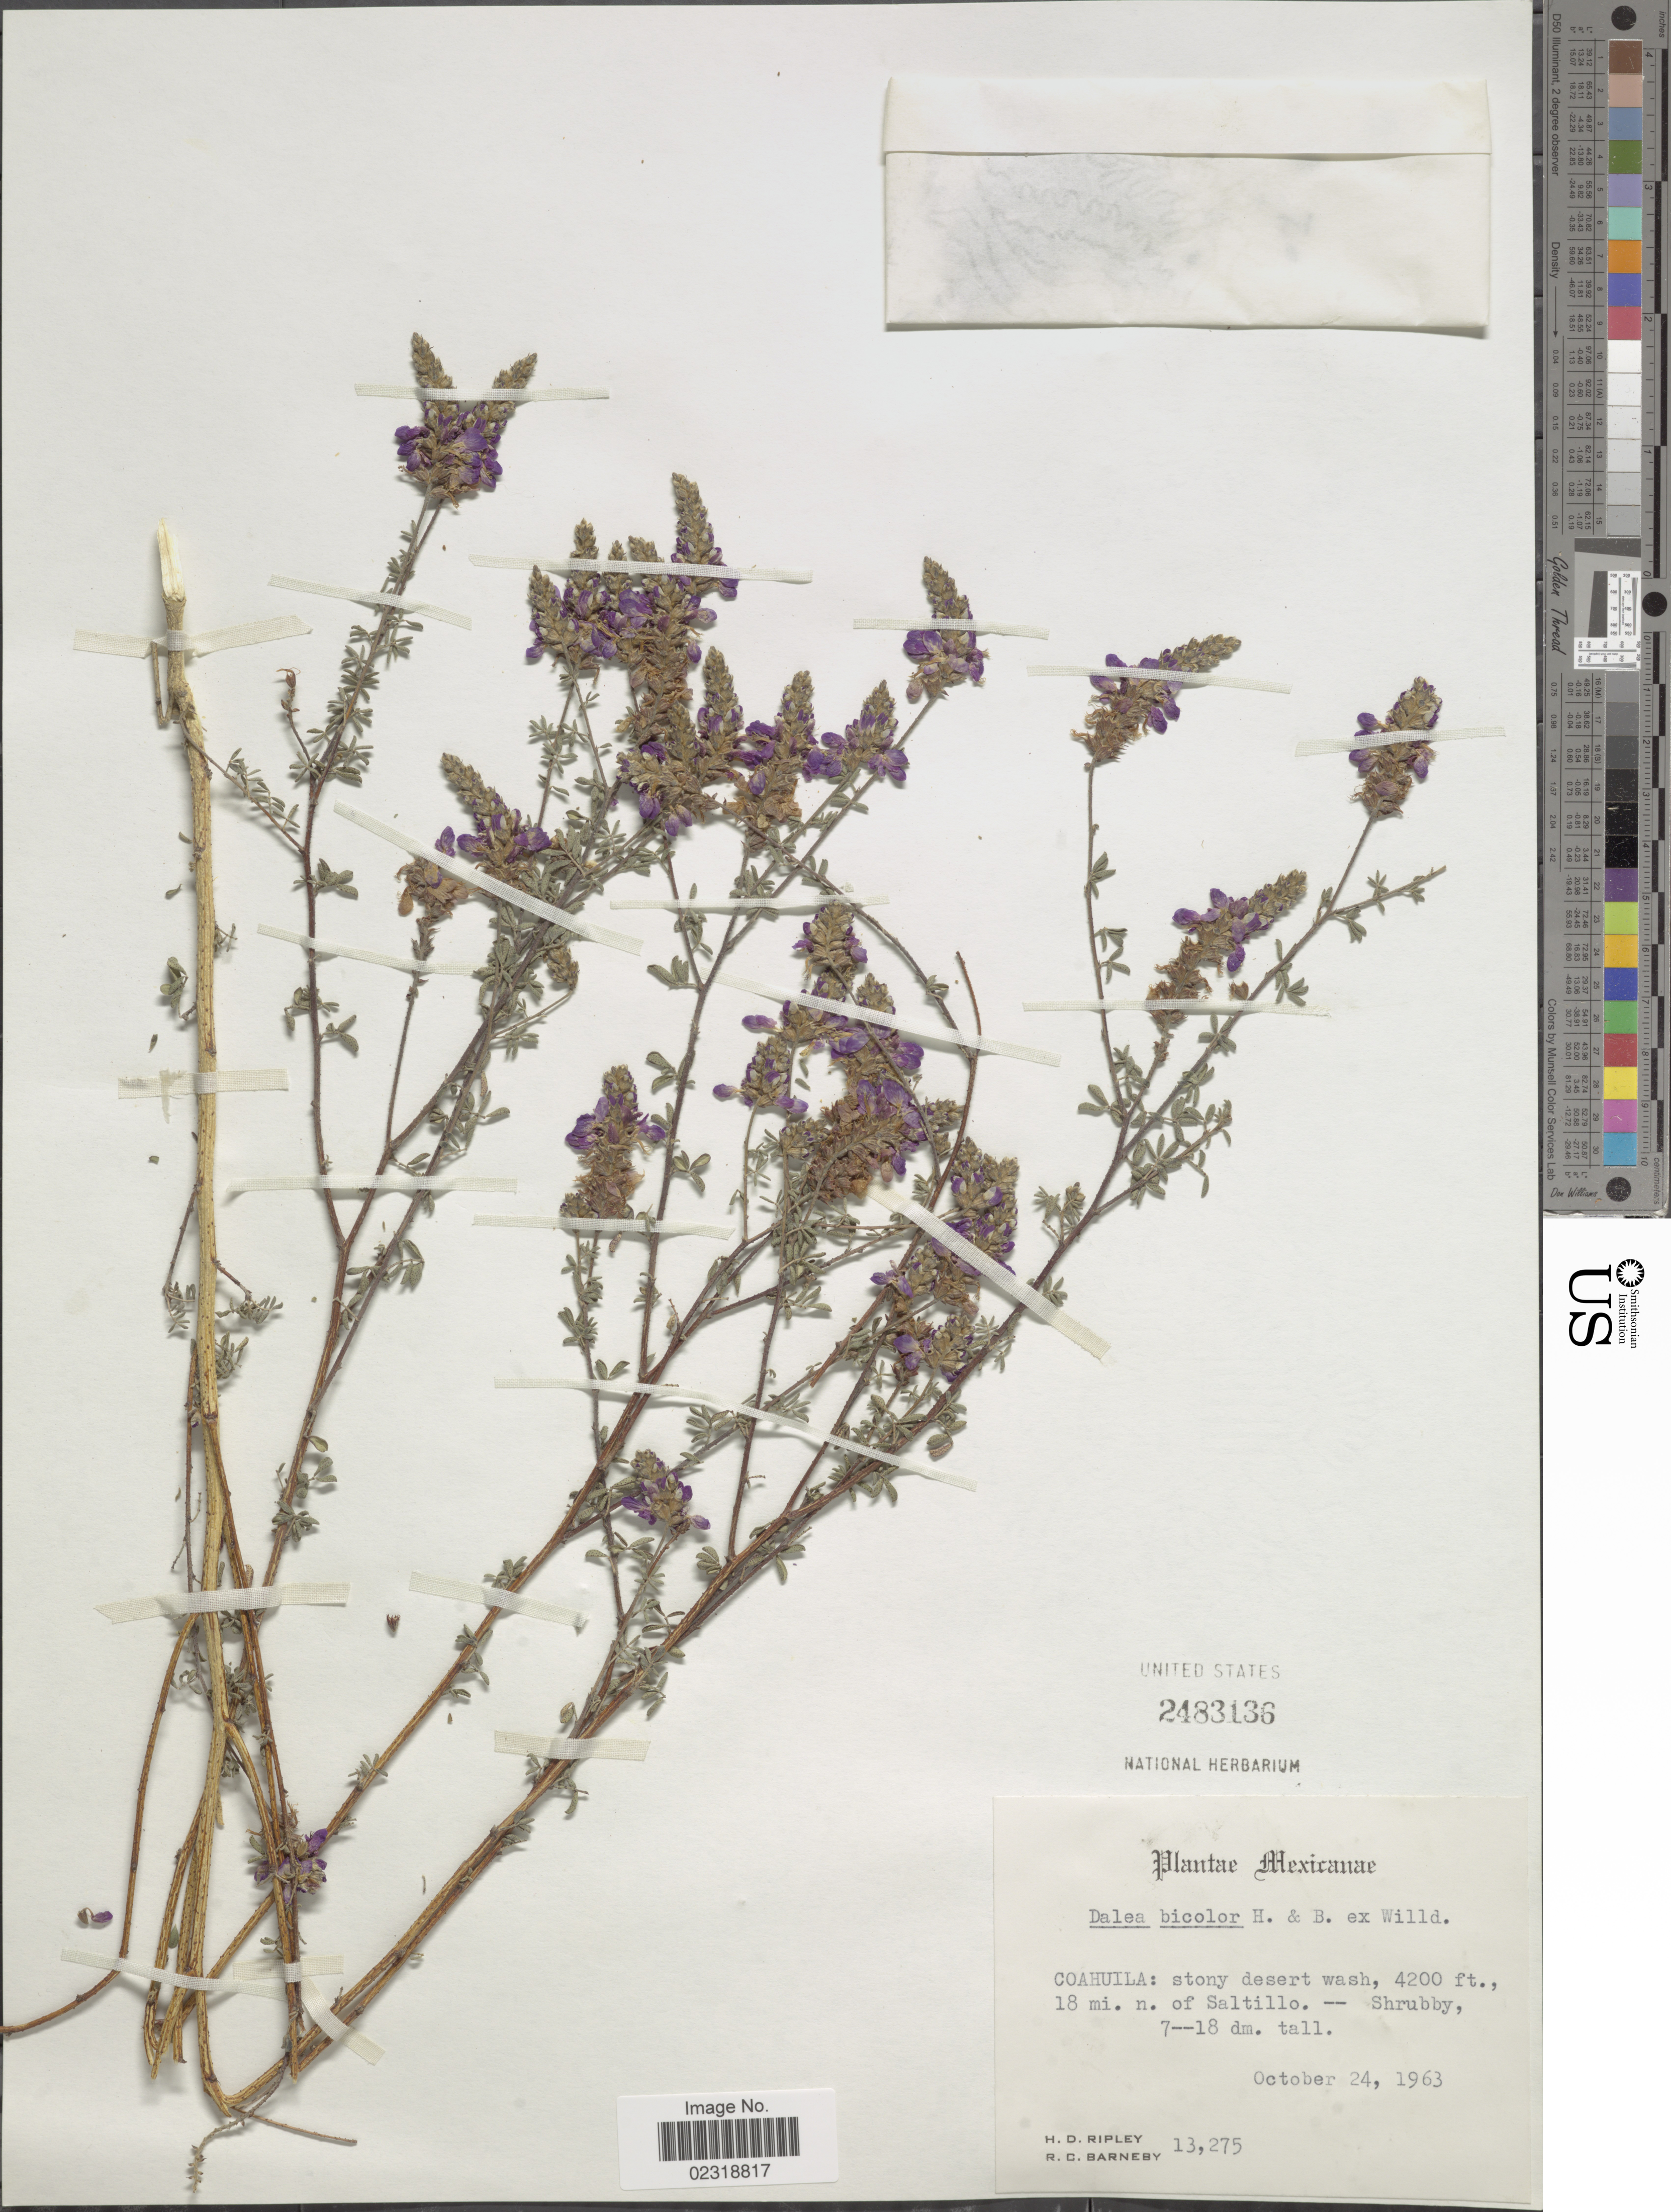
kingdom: Plantae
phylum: Tracheophyta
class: Magnoliopsida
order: Fabales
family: Fabaceae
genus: Dalea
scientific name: Dalea bicolor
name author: Humb. & Bonpl. ex Willd.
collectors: H. Ripley & R. C. Barneby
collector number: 13275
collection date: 1963-10-24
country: Mexico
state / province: Coahuila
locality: Stony desert wash, 18 mi. n. of Saltillo.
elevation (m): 1280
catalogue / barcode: US 2483136